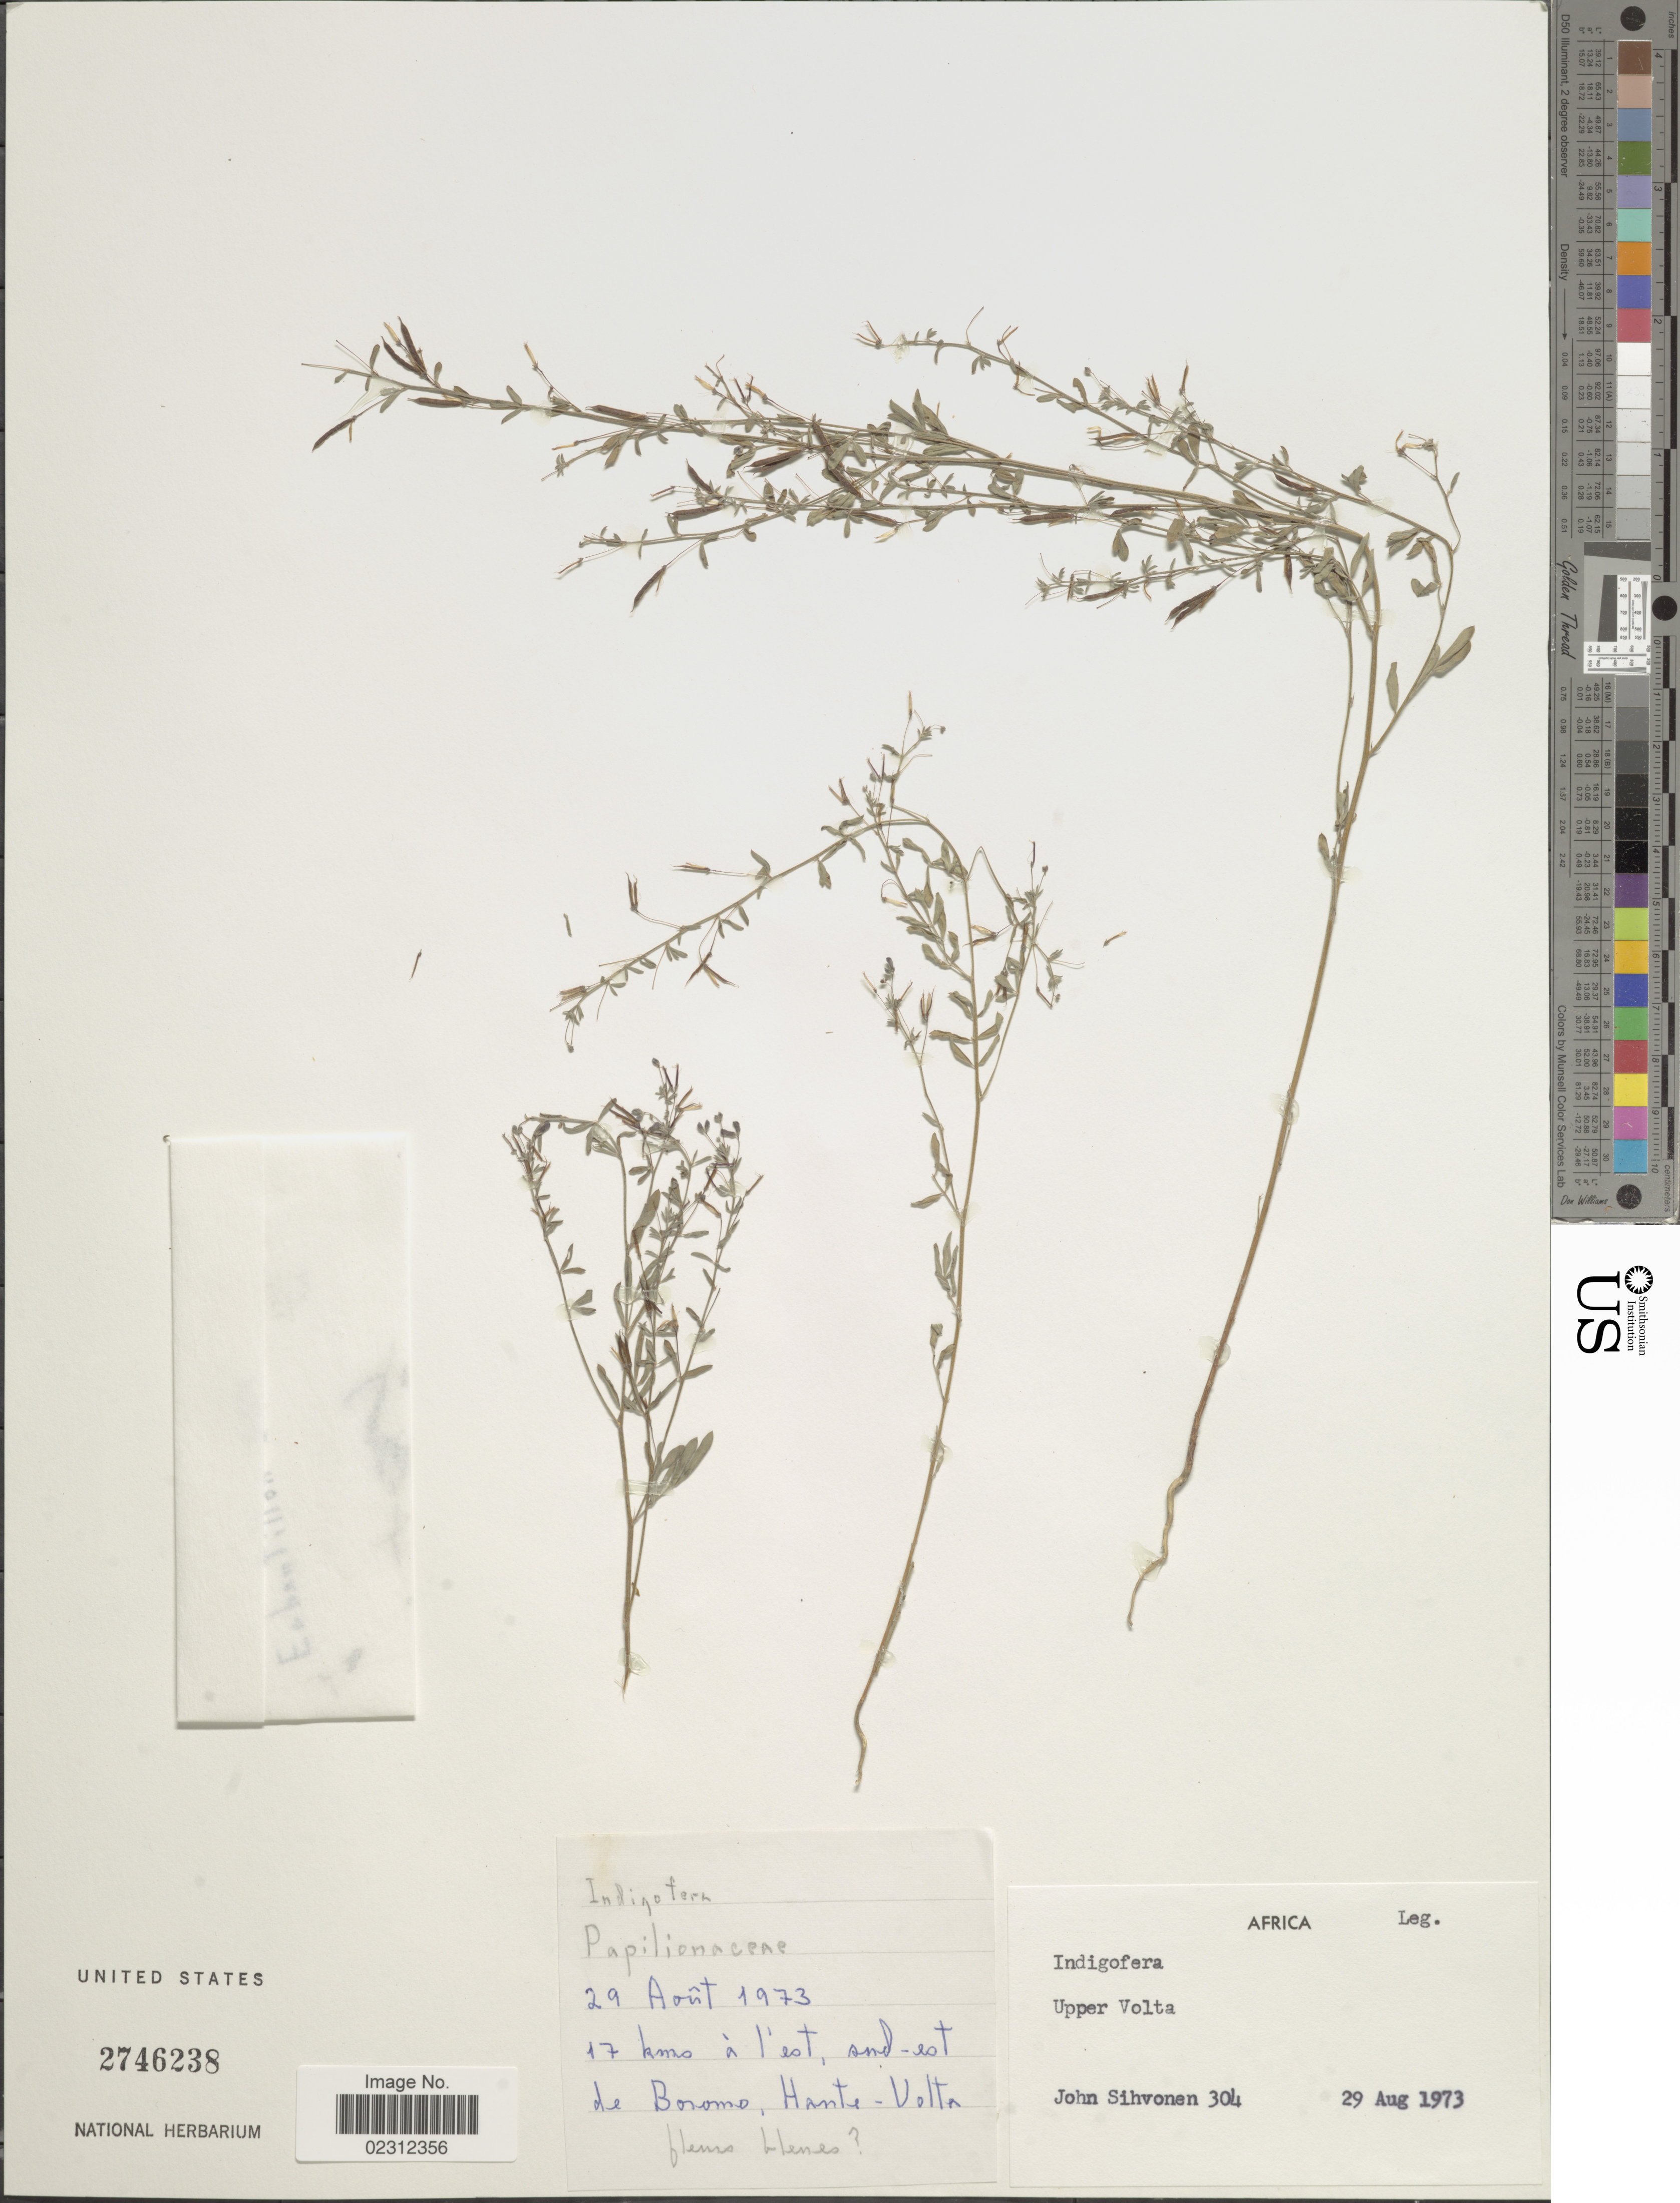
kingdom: Plantae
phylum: Tracheophyta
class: Magnoliopsida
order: Fabales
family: Fabaceae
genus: Indigofera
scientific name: Indigofera sp.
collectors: J. Sihvonen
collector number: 304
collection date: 1973-08-29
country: Ghana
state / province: Volta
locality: Upper Volta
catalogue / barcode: US 2746238